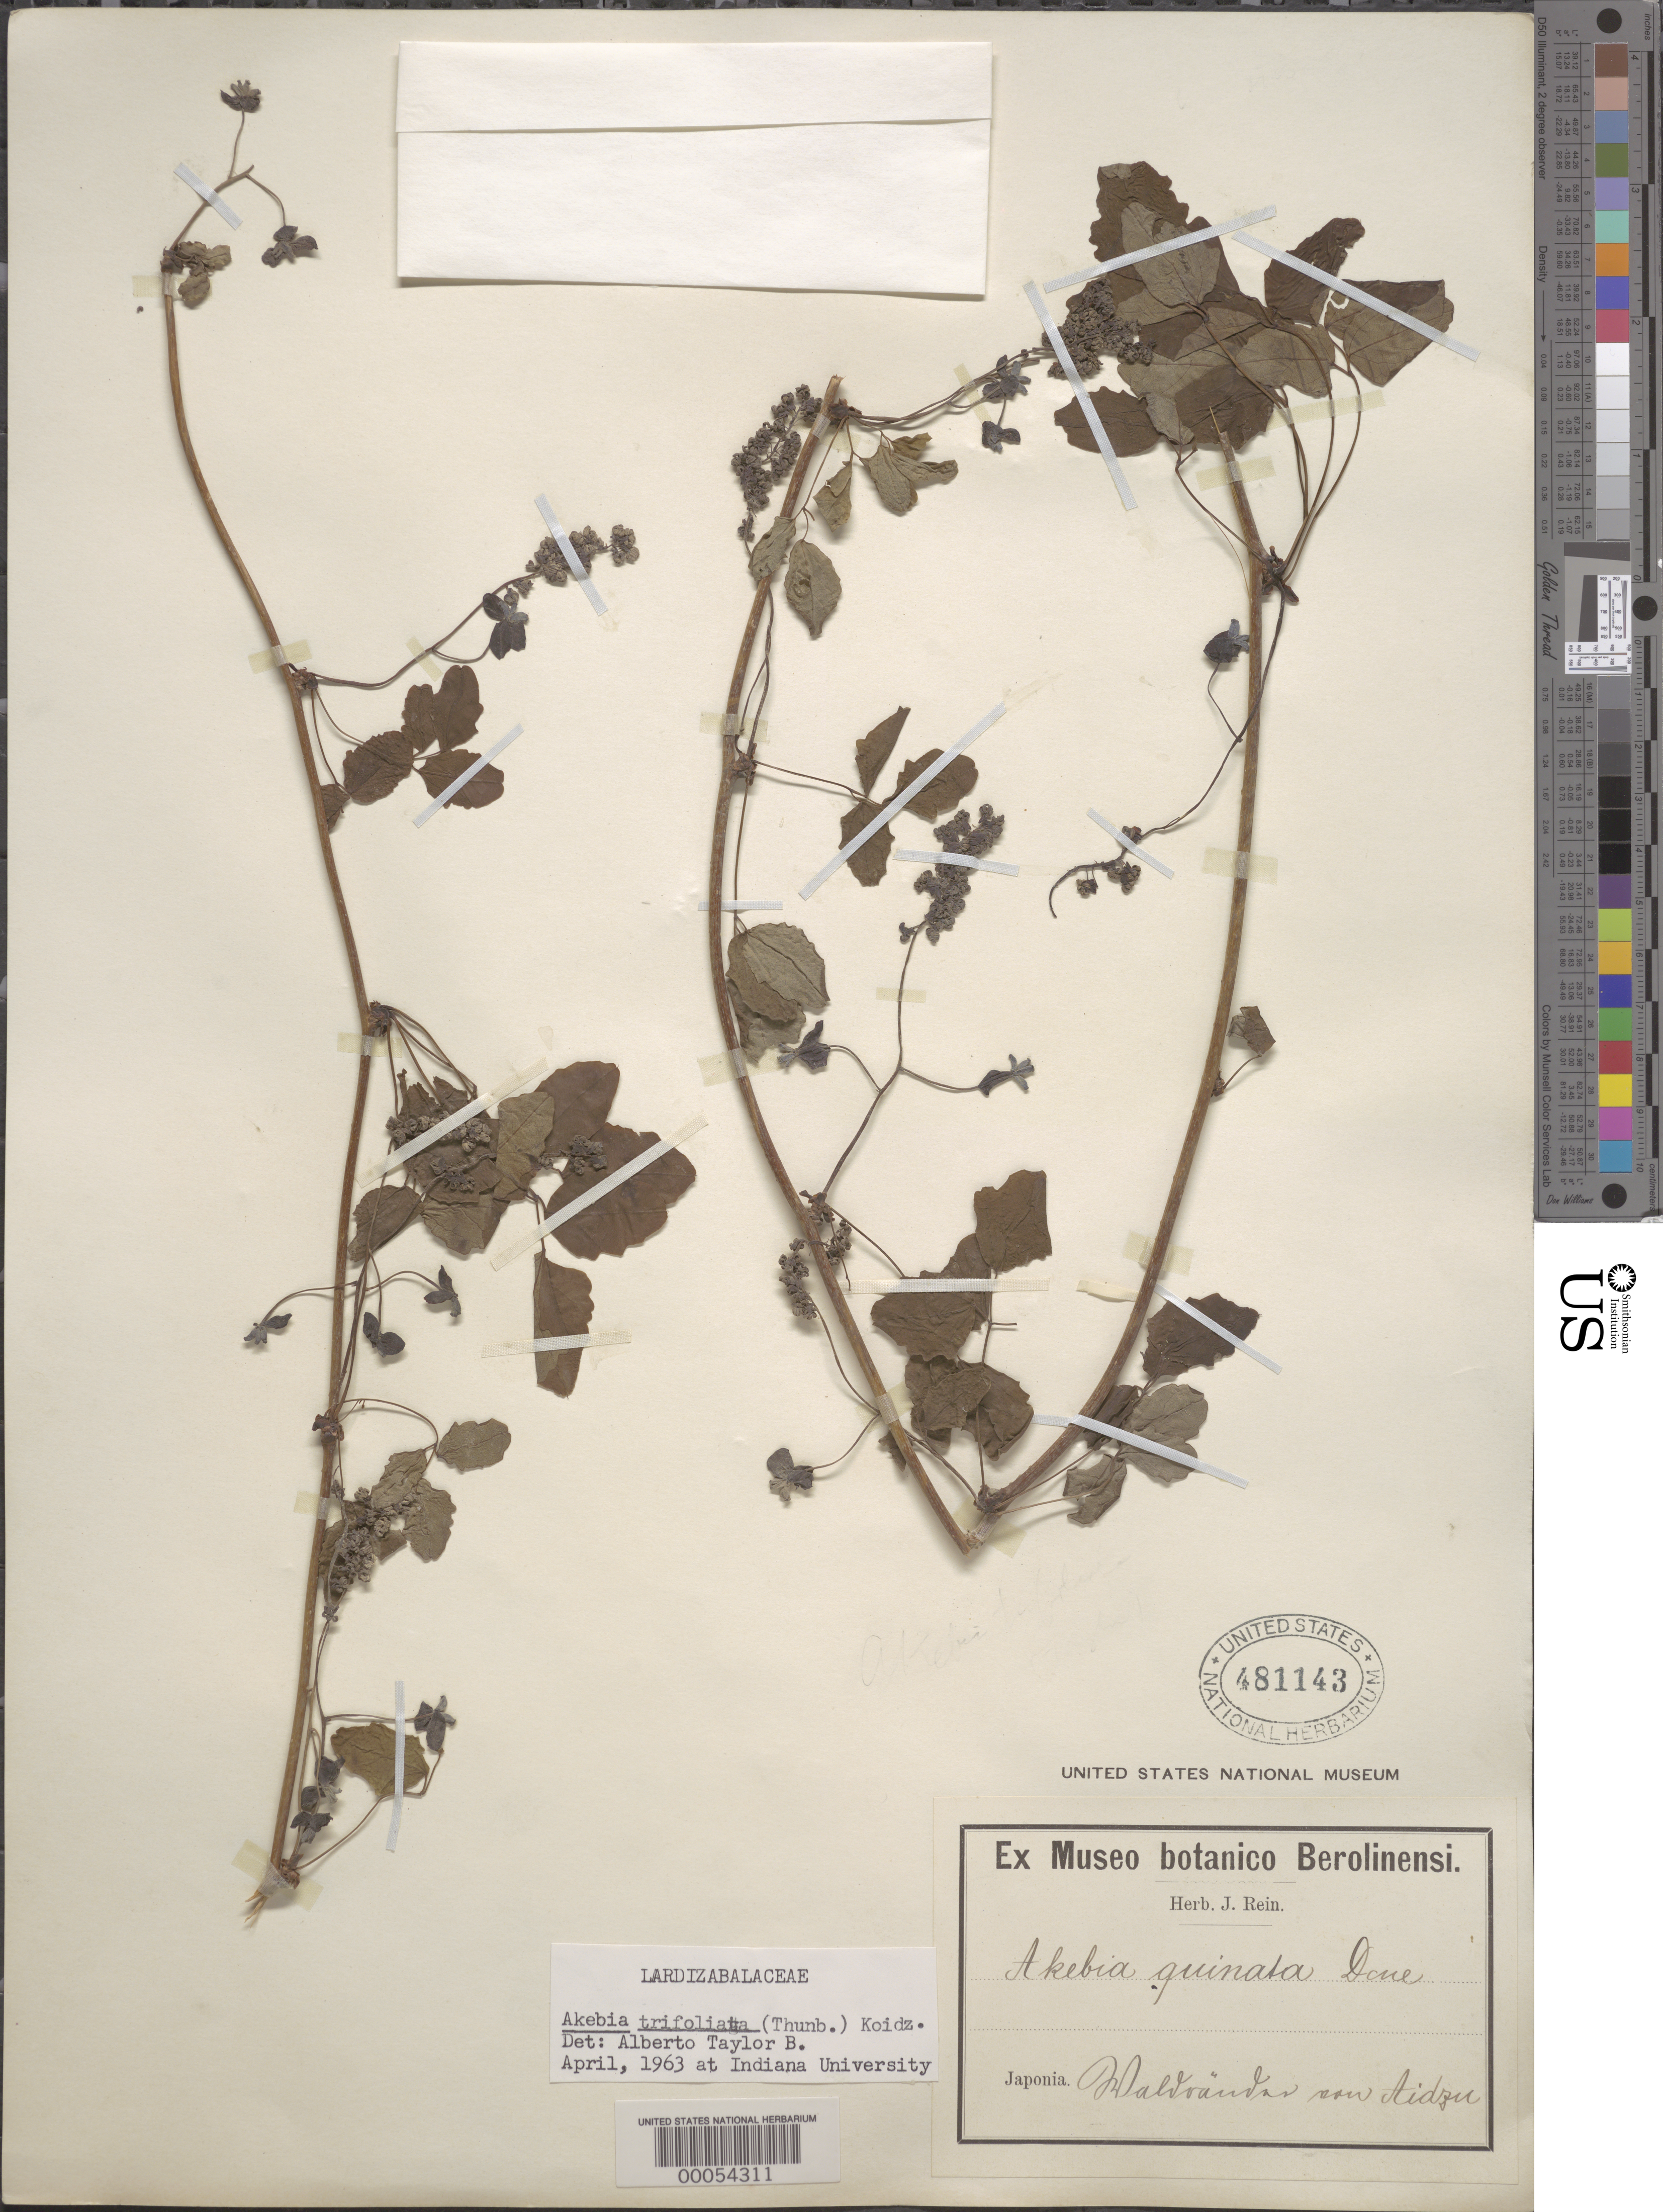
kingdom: Plantae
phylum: Tracheophyta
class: Magnoliopsida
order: Ranunculales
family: Lardizabalaceae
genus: Akebia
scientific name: Akebia trifoliata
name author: (Thunb.) Koidz.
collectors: H. Rein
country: Japan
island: Honshu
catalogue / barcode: US 481143